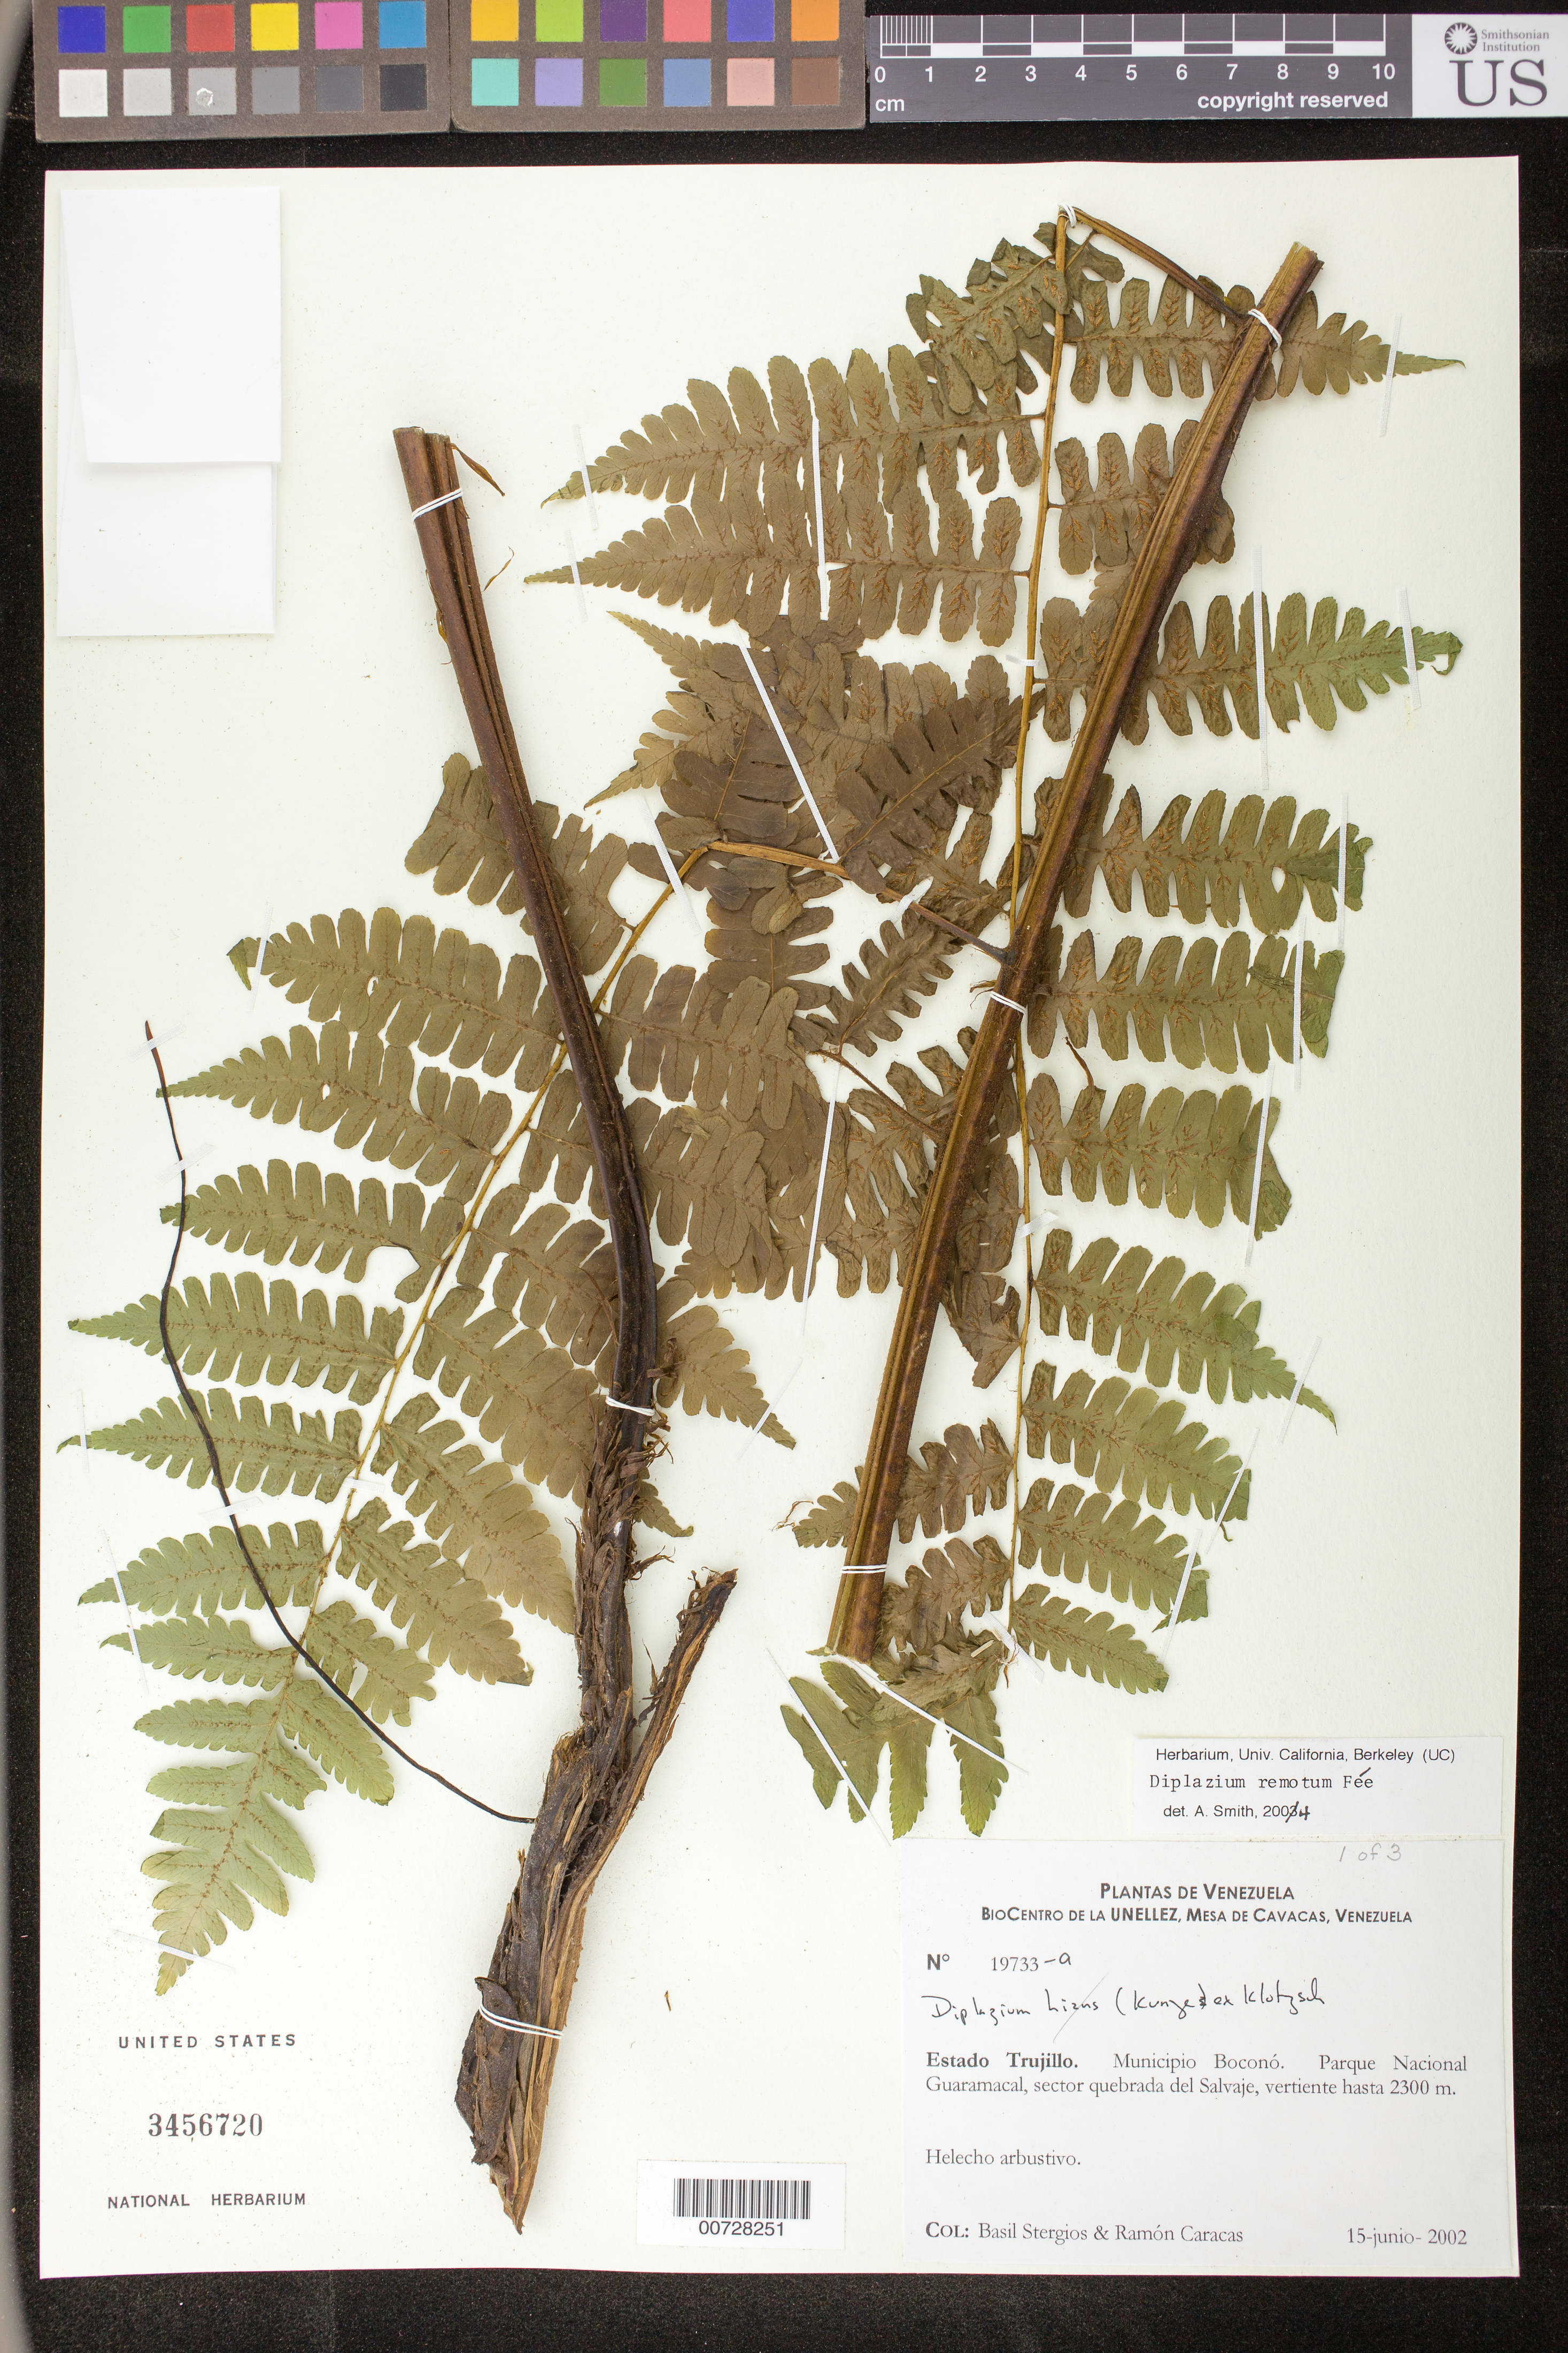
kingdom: Plantae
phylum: Tracheophyta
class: Polypodiopsida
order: Polypodiales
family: Athyriaceae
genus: Diplazium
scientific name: Diplazium hians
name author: Kunze ex Klotzsch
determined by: Dorr, L. J., (BOT), Smithsonian Institution - National Museum of Natural History (UNITED STATES)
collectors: B. G. Stergios & R. Caracas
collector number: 19733A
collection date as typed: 15 Jun 2002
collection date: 2002-06-15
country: Venezuela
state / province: Trujillo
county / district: Boconó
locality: Parque Nacional Guaramacal, sector quebrada del Salvaje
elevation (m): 2300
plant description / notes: PORT, US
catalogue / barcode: US 3456720